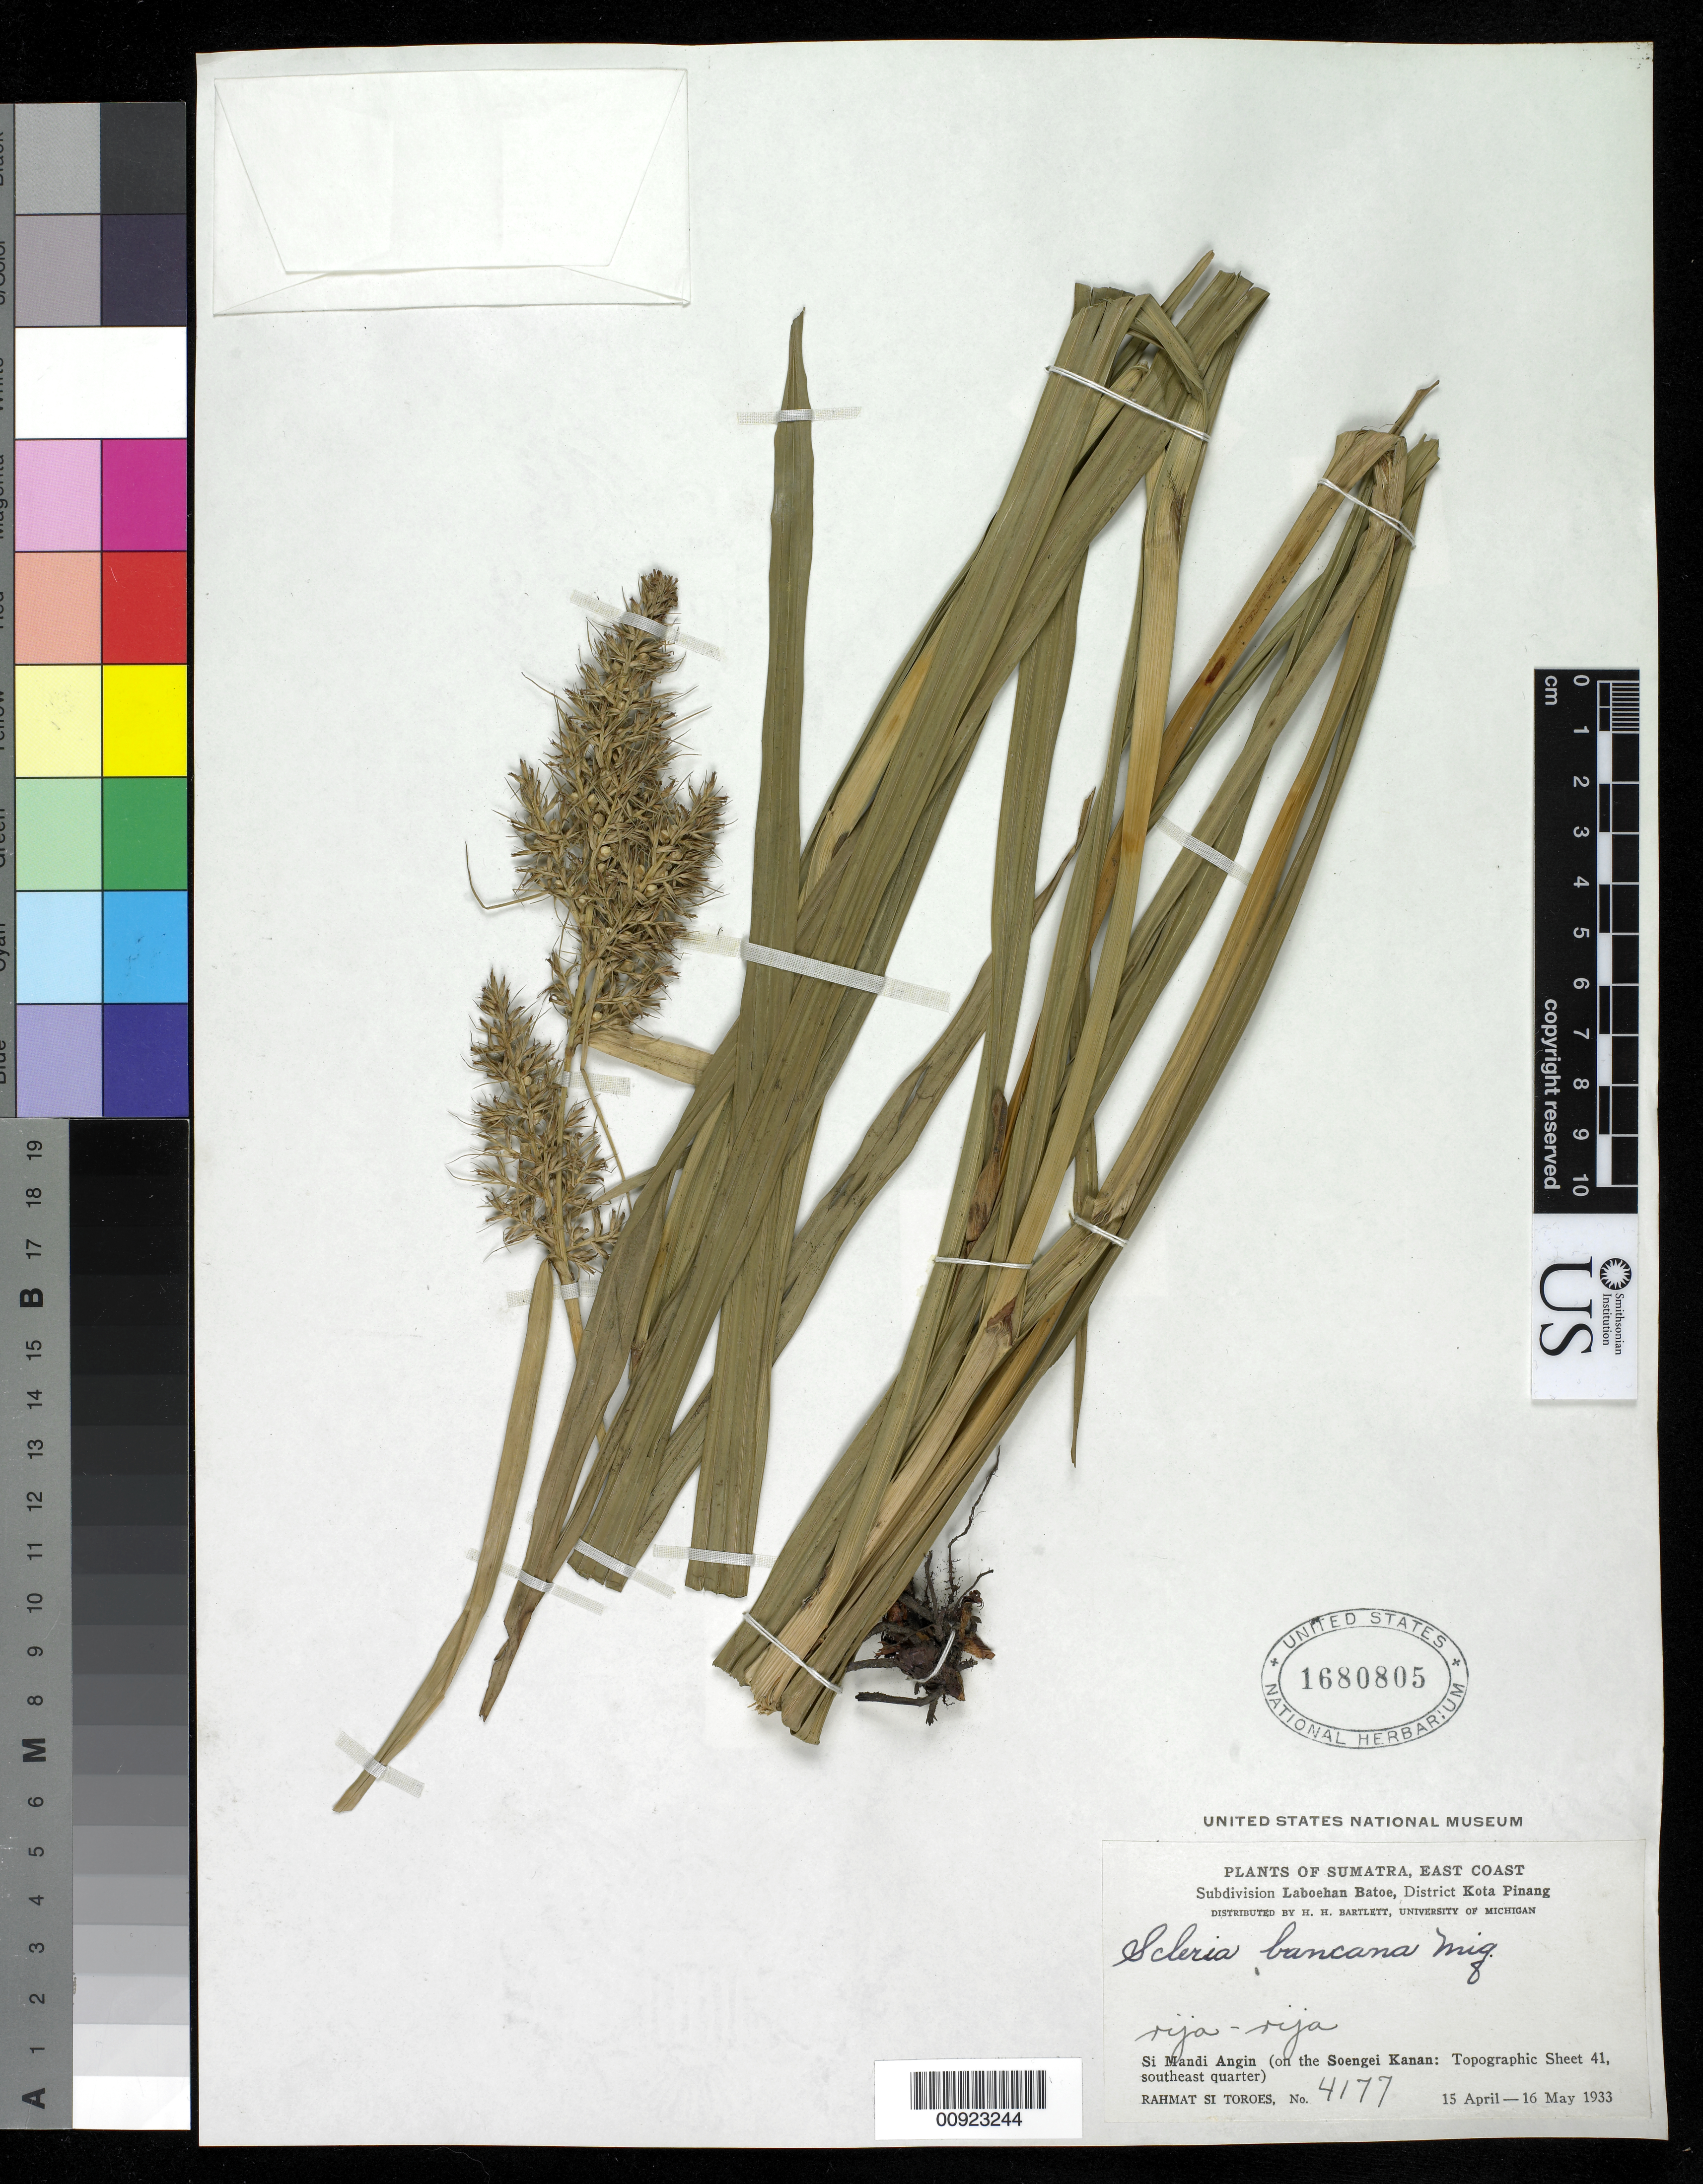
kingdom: Plantae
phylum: Tracheophyta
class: Liliopsida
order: Poales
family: Cyperaceae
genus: Scleria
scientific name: Scleria bancana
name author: Miq.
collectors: Rahmat Si Boeea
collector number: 4177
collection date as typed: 15 Apr 1933 to 16 May 1933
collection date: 1933-04-15/1933-05-16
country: Indonesia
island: Sumatra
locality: Subdivision Laboehan Batoe, district Kota Pinang, Si Mandi Angin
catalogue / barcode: US 1680805